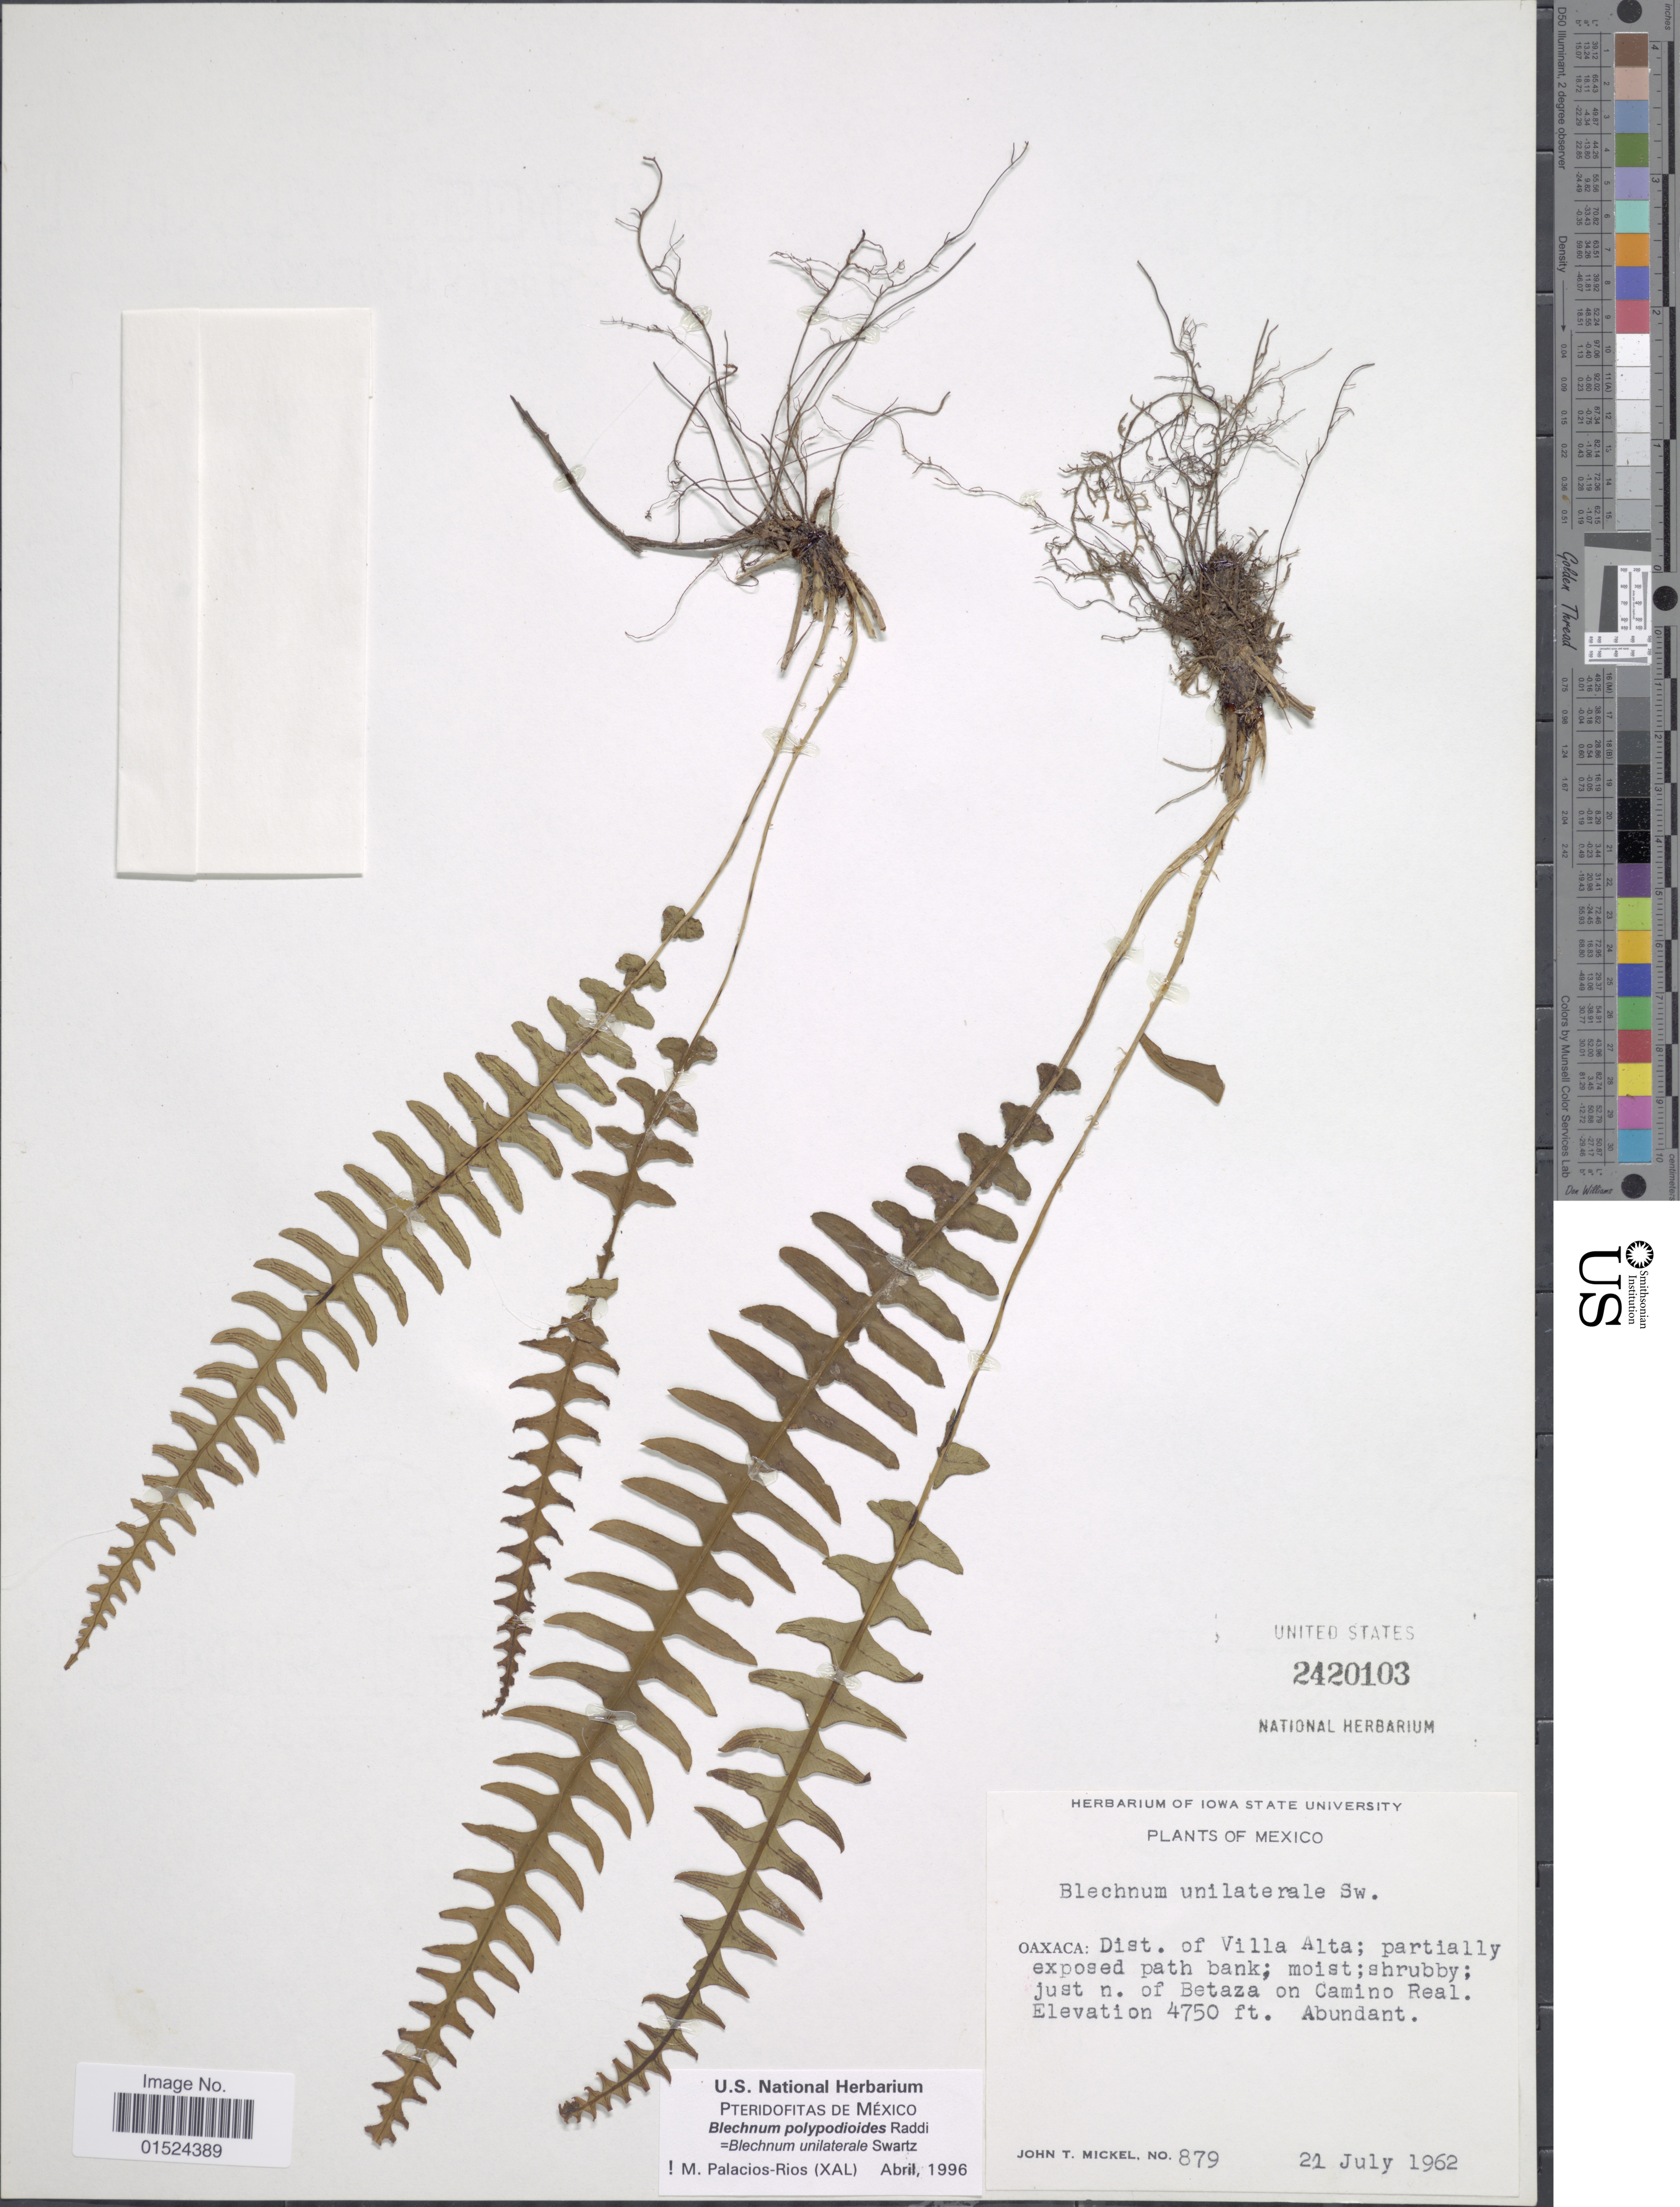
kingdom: Plantae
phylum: Tracheophyta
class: Polypodiopsida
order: Polypodiales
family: Blechnaceae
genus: Blechnum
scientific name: Blechnum polypodioides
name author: Raddi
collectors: J. T. Mickel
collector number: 879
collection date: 1962-07-21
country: Mexico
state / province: Oaxaca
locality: Dist. of Villa Alta; partially exposed path bank; just n. of Betaza on Camino Real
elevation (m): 1448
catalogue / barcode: US 2420103